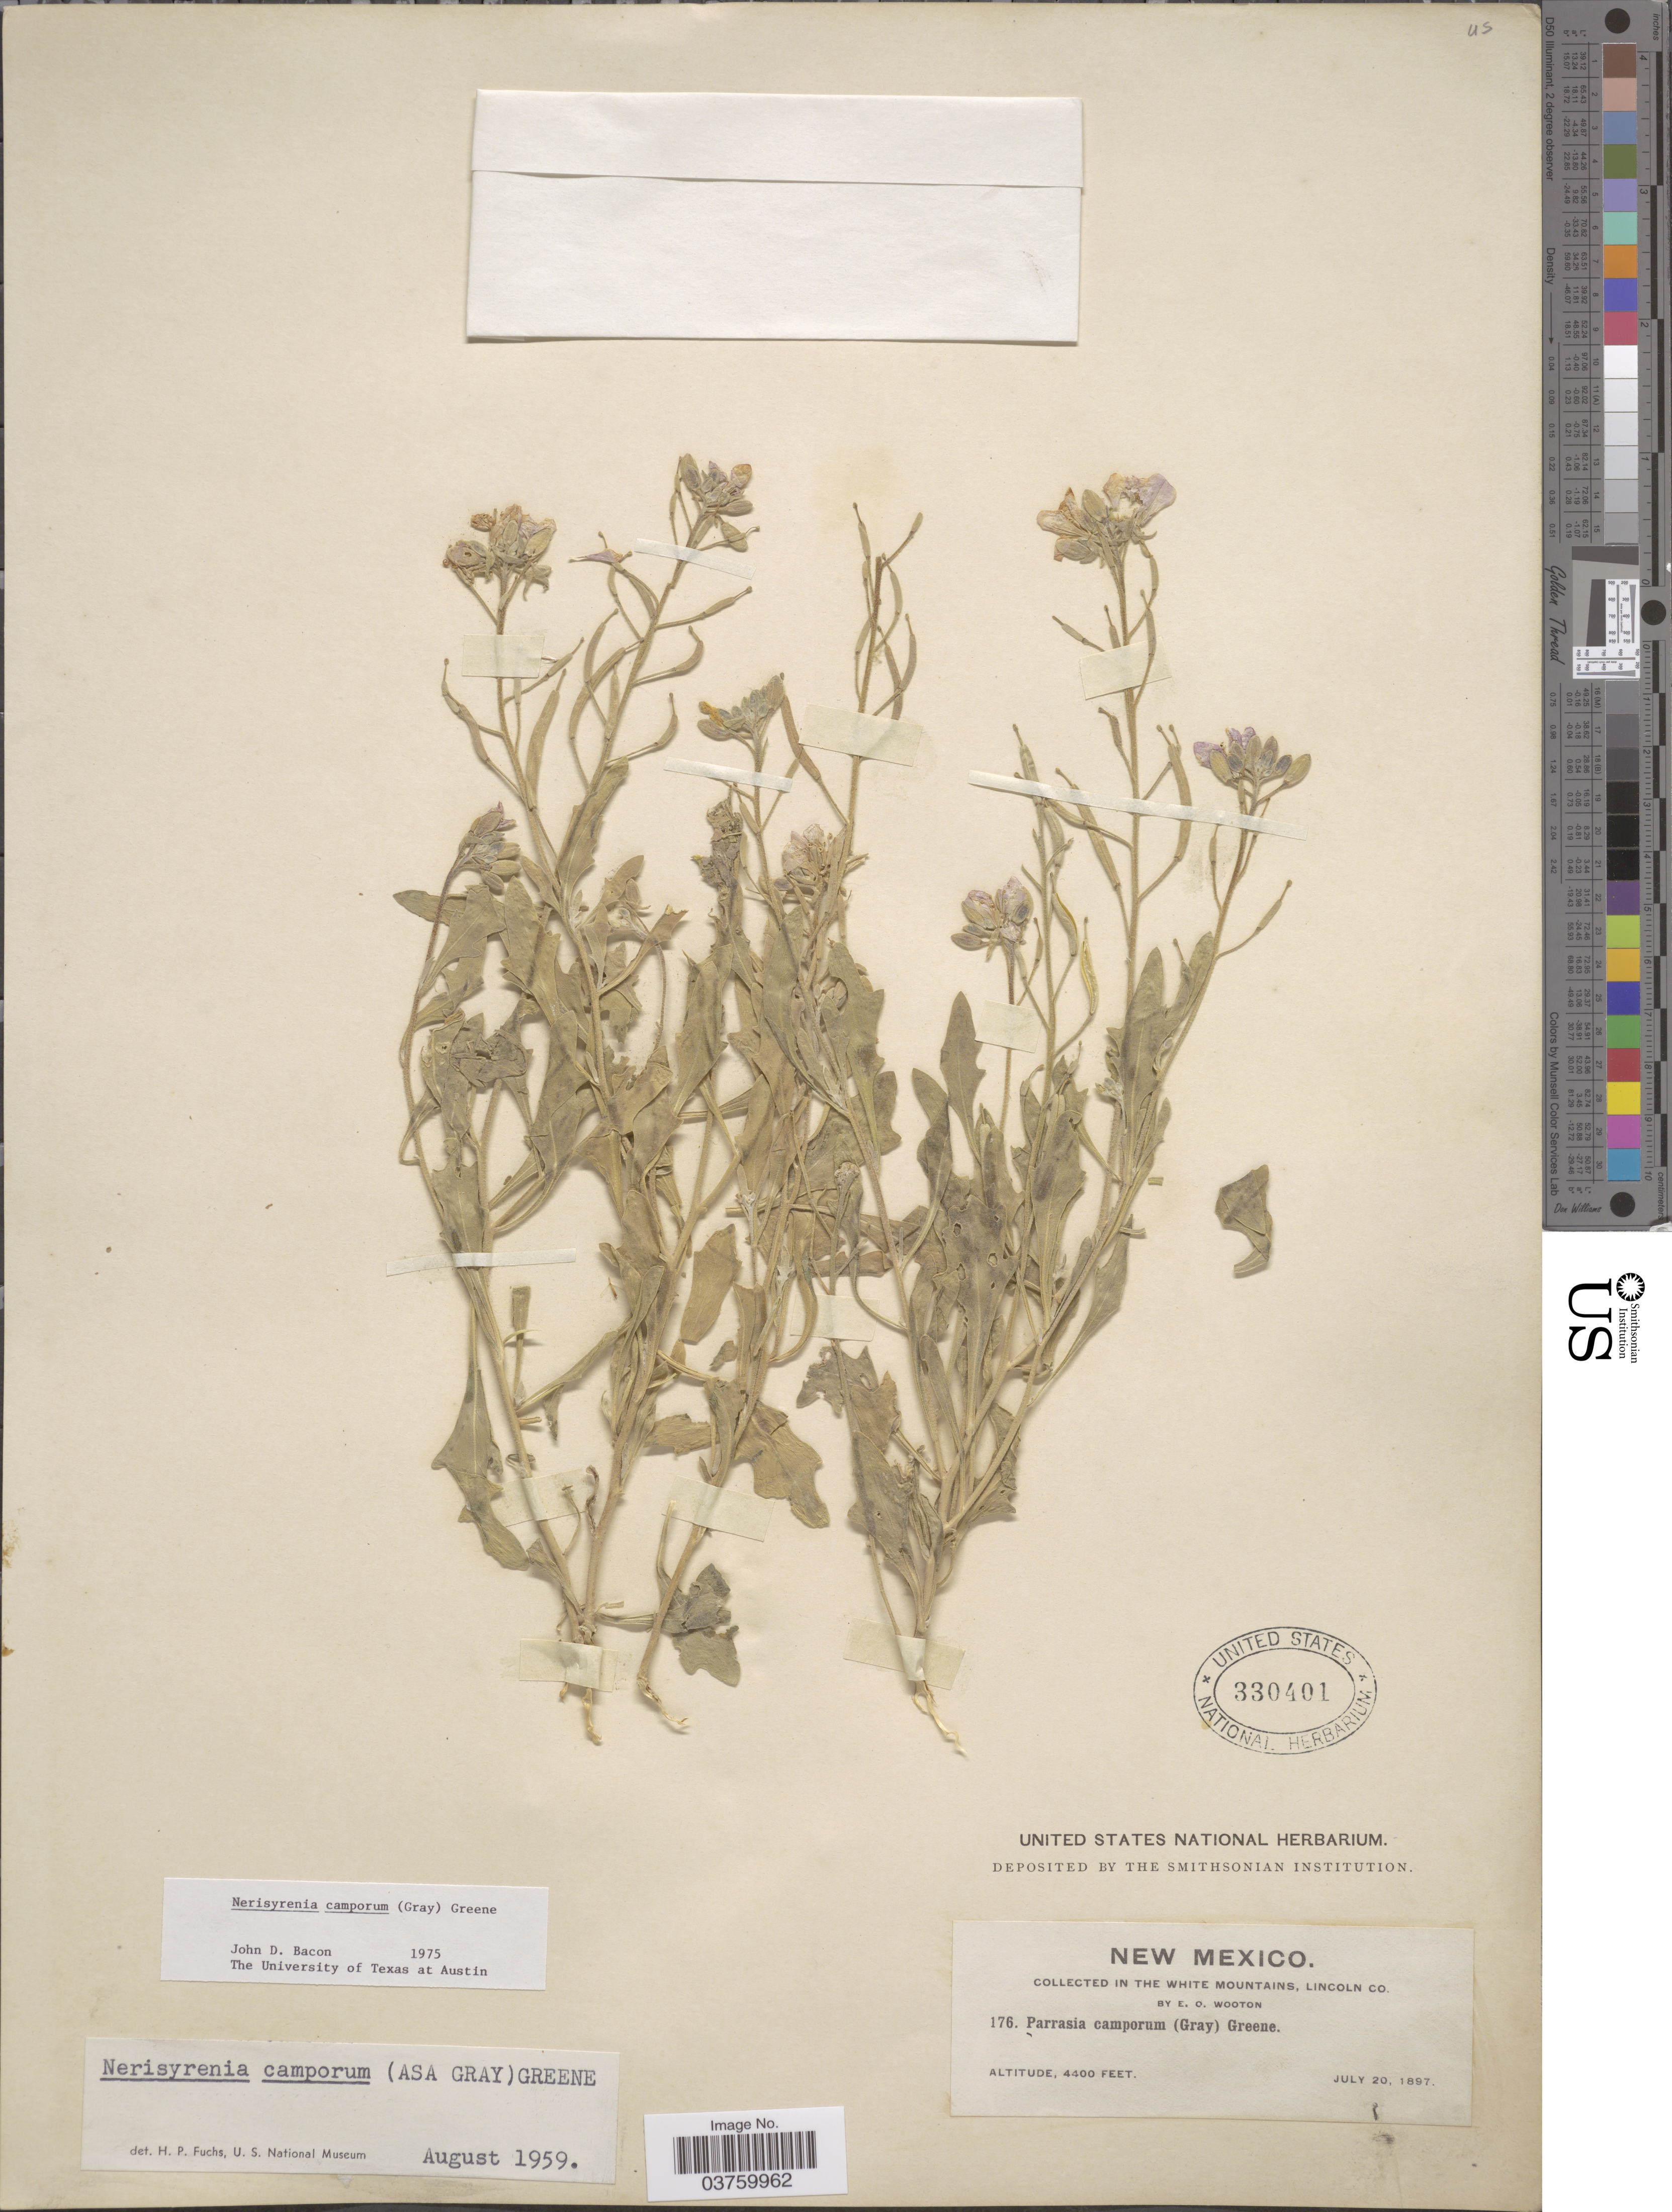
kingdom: Plantae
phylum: Tracheophyta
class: Magnoliopsida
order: Brassicales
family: Brassicaceae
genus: Nerisyrenia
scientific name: Nerisyrenia camporum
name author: (A. Gray) Greene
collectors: E. O. Wooton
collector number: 176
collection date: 1897-07-20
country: United States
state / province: New Mexico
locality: In the White Mountains, Lincoln Co.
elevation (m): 1341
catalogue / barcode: US 330401